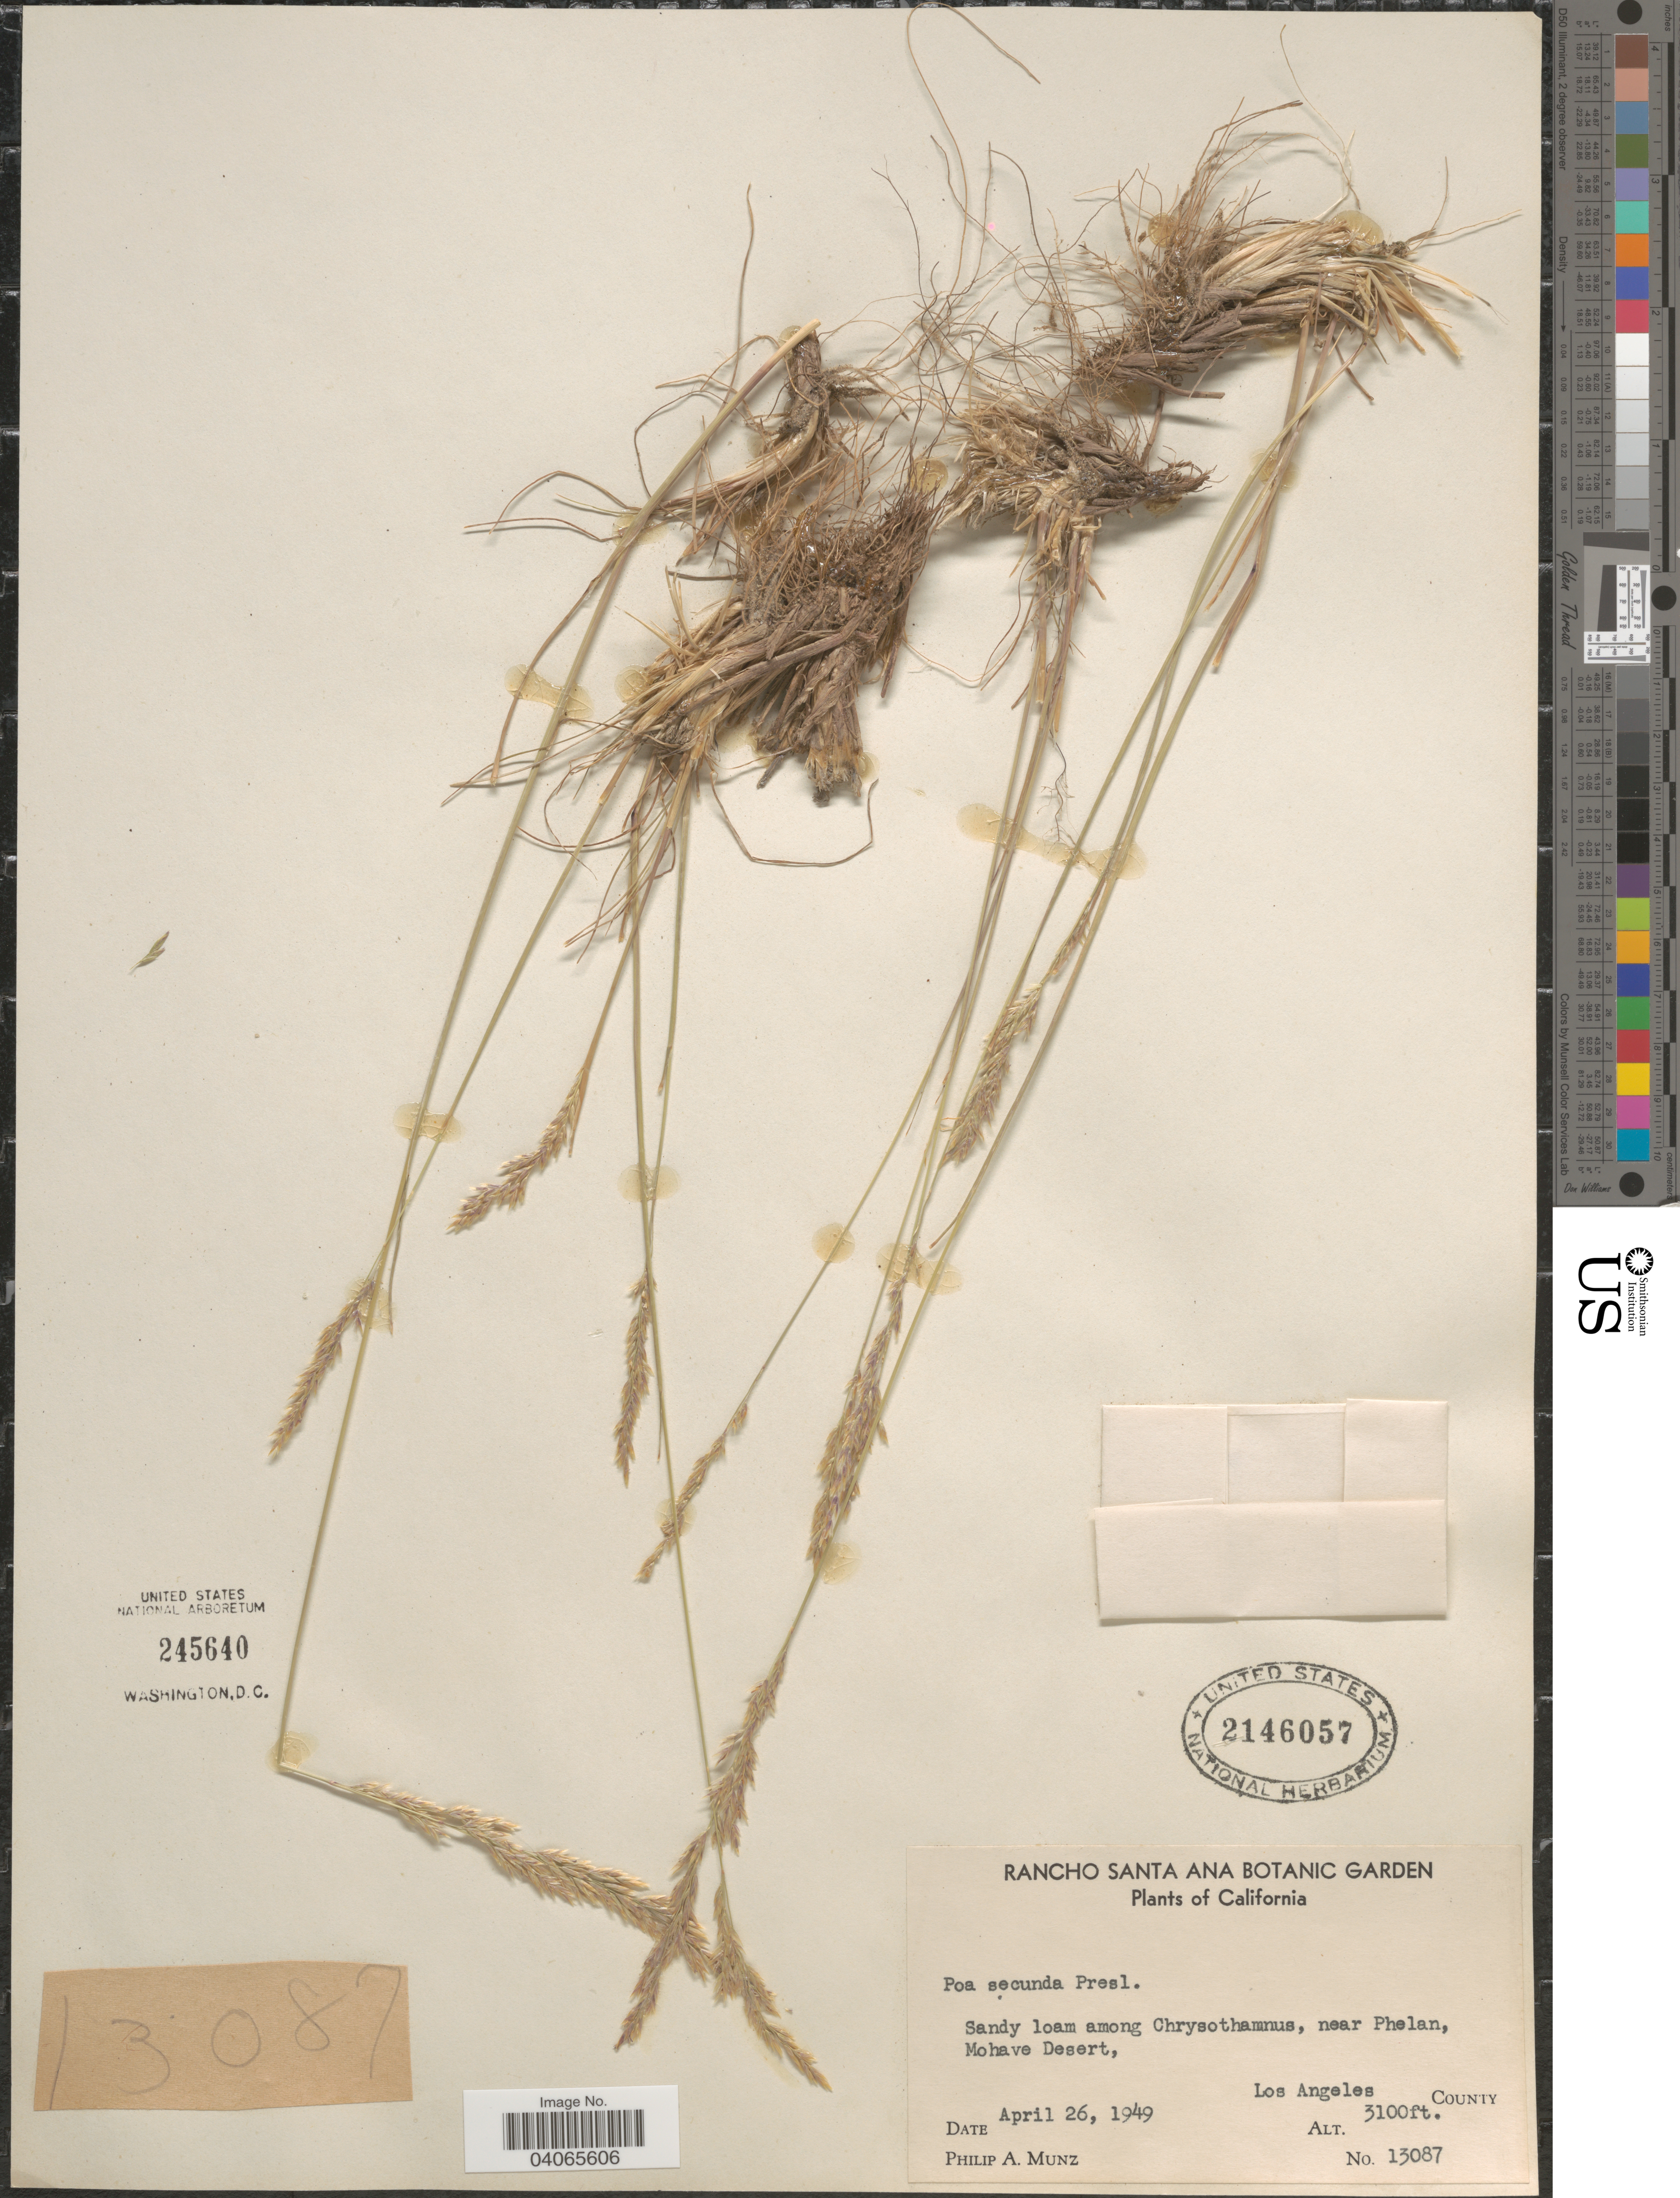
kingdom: Plantae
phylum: Tracheophyta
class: Liliopsida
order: Poales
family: Poaceae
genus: Poa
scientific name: Poa secunda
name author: J. Presl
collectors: P. A. Munz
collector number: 13087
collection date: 1949-04-26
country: United States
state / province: California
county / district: Los Angeles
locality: Near Phelan, Mohave Desert, Los Angeles County.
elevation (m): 945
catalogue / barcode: US 2146057